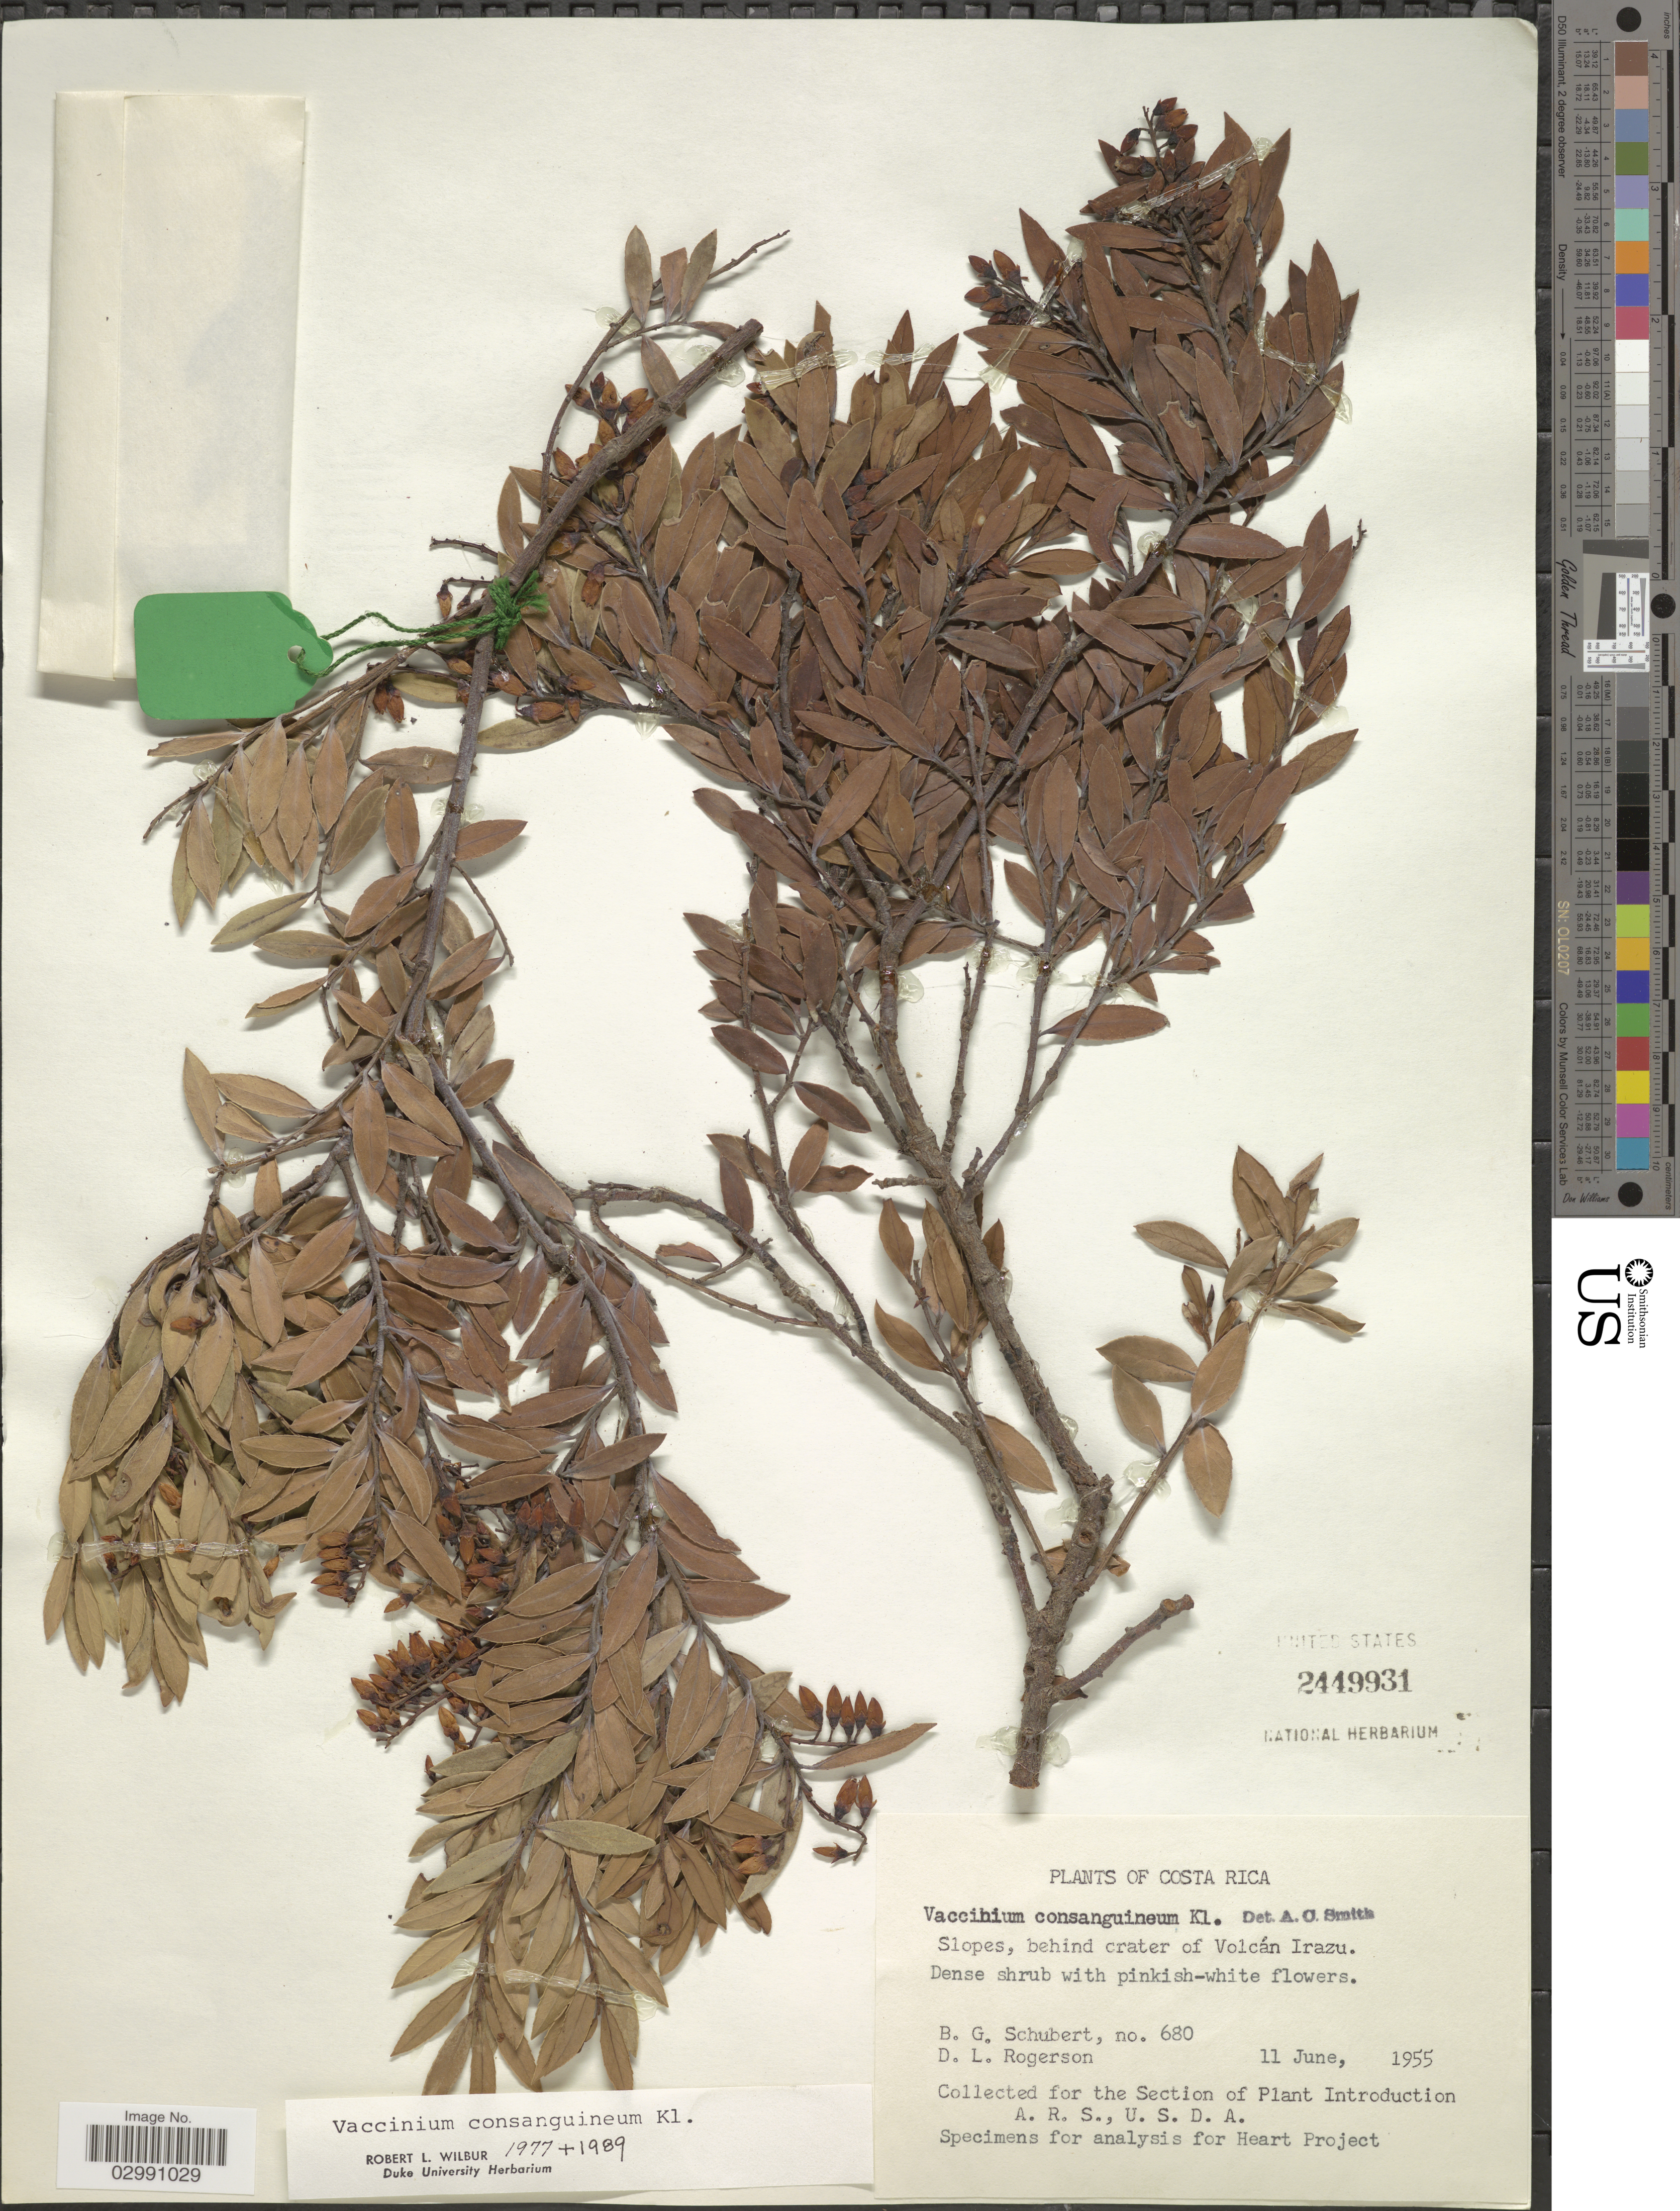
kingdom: Plantae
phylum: Tracheophyta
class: Magnoliopsida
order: Ericales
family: Ericaceae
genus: Vaccinium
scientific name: Vaccinium consanguineum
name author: Klotzsch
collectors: B. Schubert & D. Rogerson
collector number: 680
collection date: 1955-06-11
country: Costa Rica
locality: Slopes, behind crater of Volcán Irazu.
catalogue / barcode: US 2449931